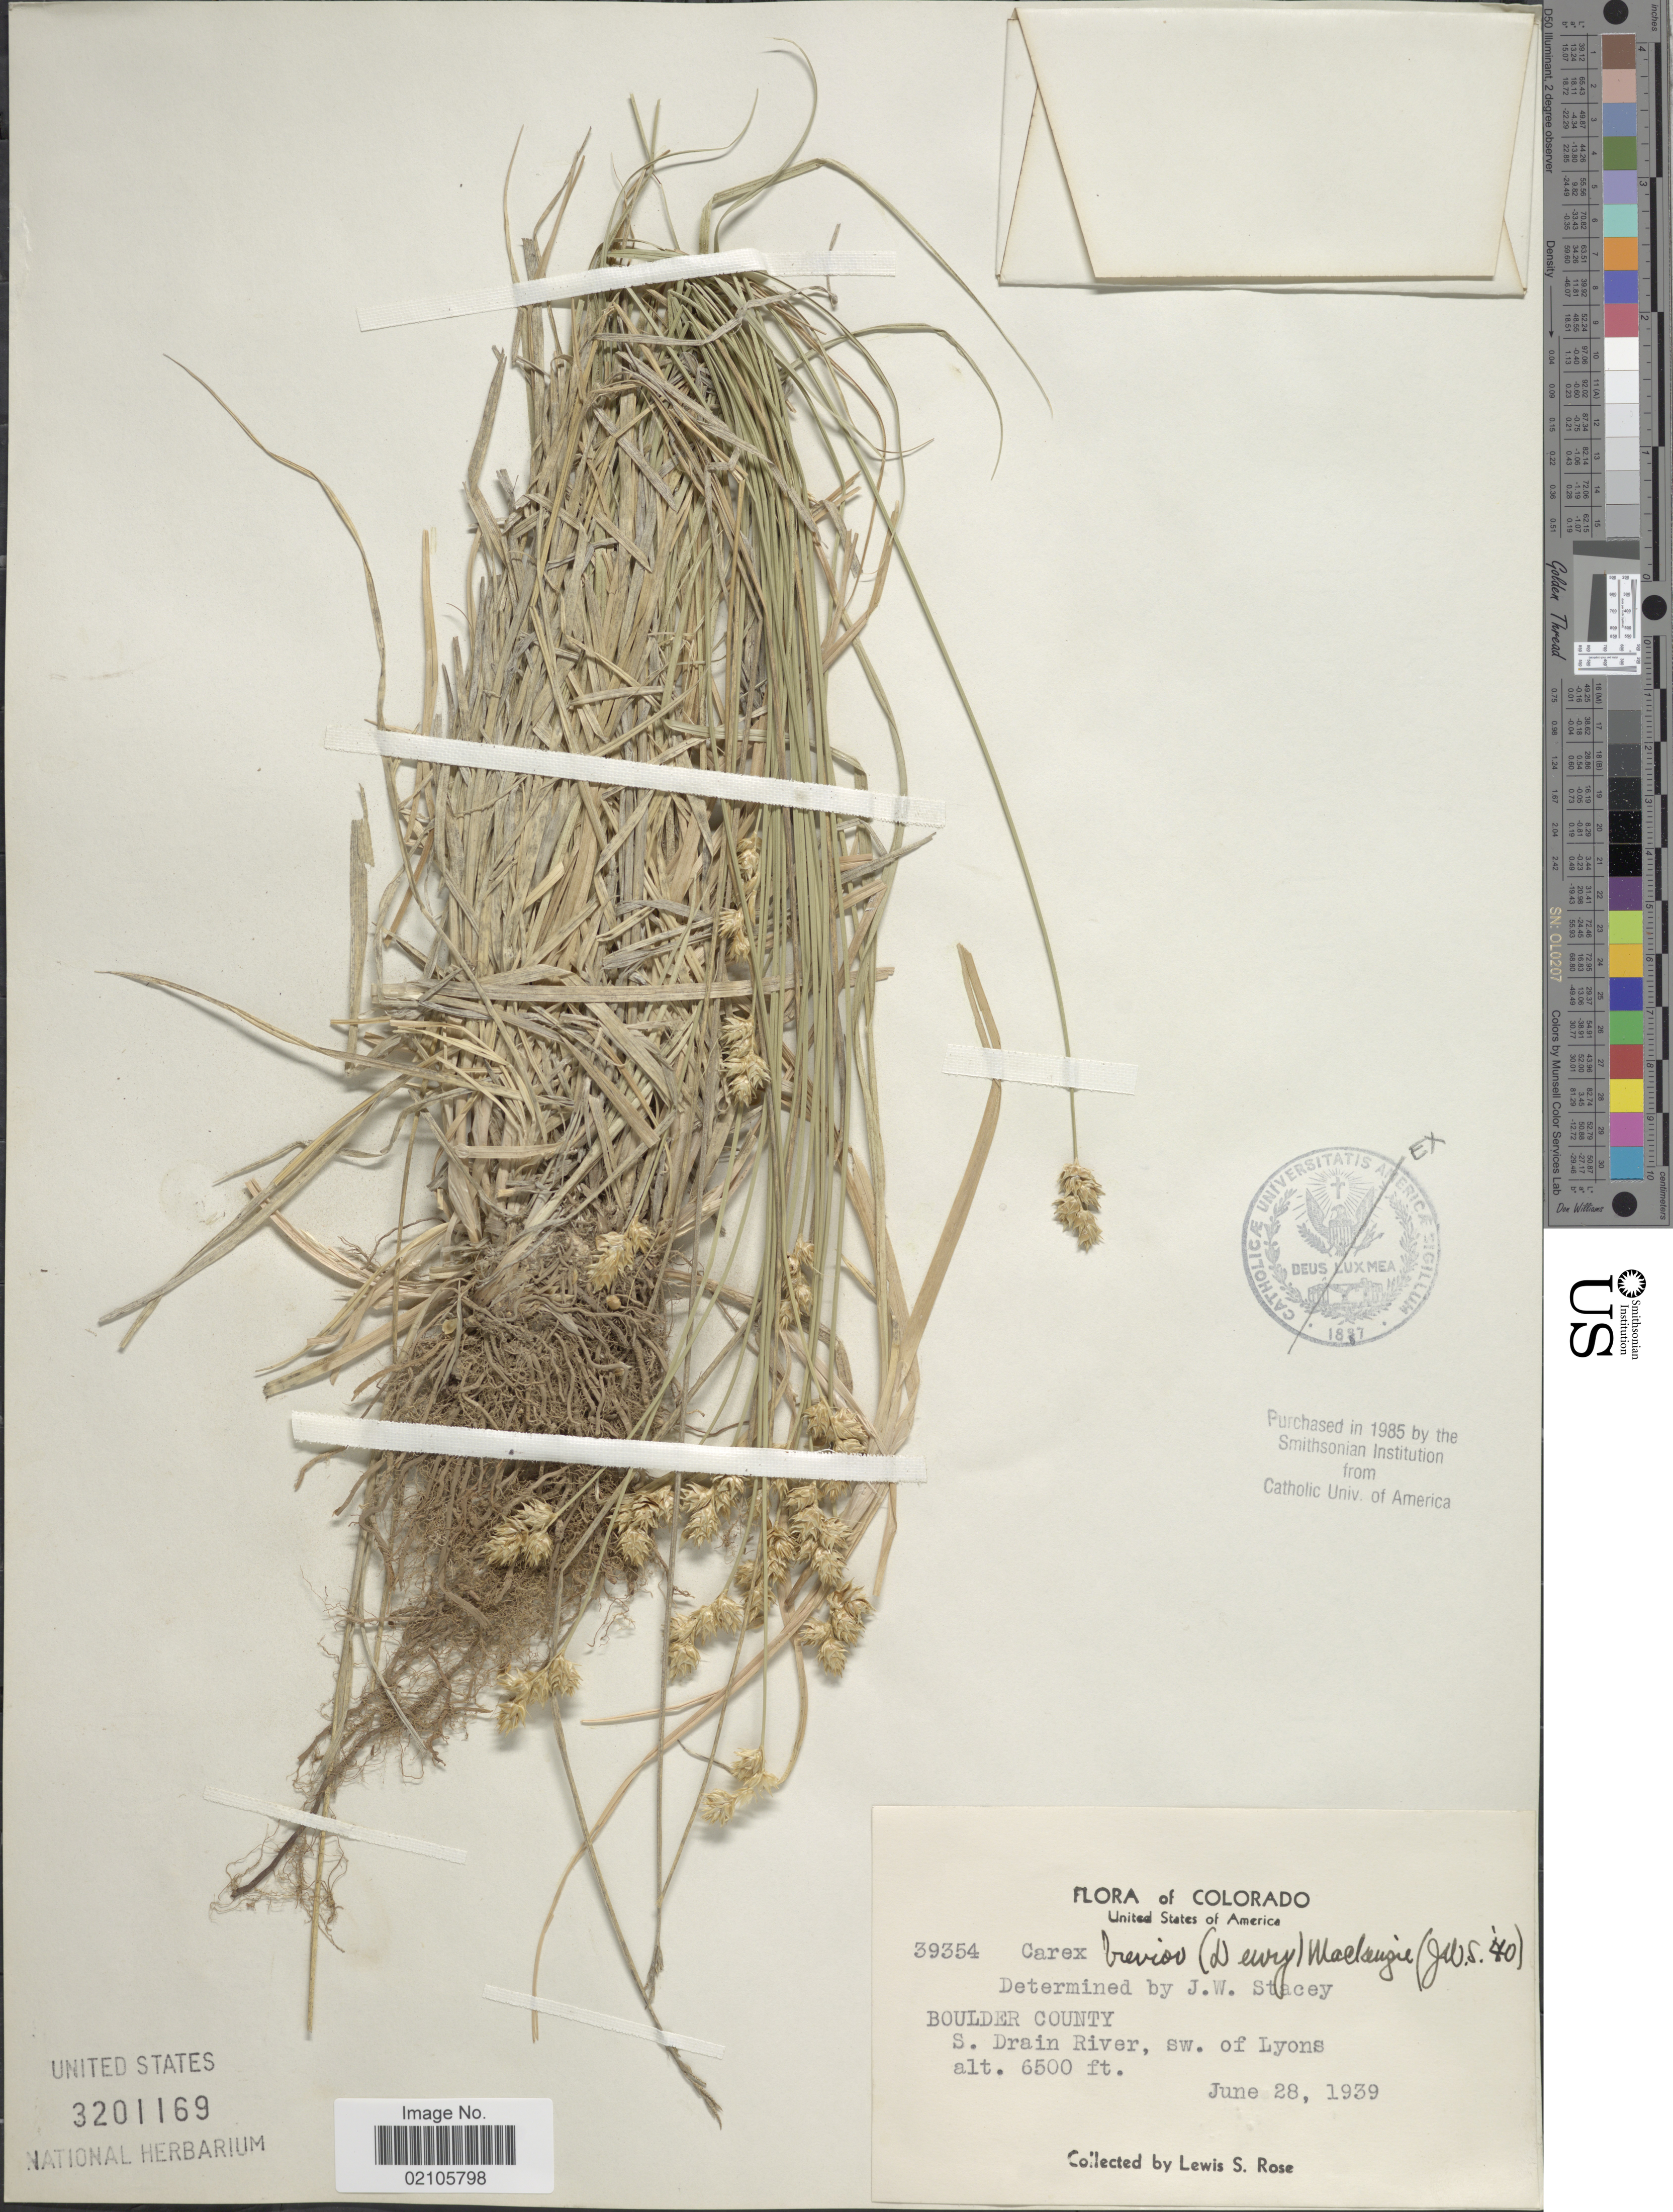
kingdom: Plantae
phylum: Tracheophyta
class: Liliopsida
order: Poales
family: Cyperaceae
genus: Carex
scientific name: Carex brevior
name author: (Dewey) Mack. ex Lunell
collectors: L. S. Rose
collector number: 39354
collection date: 1939-06-28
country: United States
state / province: Colorado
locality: Boulder County. S. Drain River, sw. of Lyons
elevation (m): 1981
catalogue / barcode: US 3201169